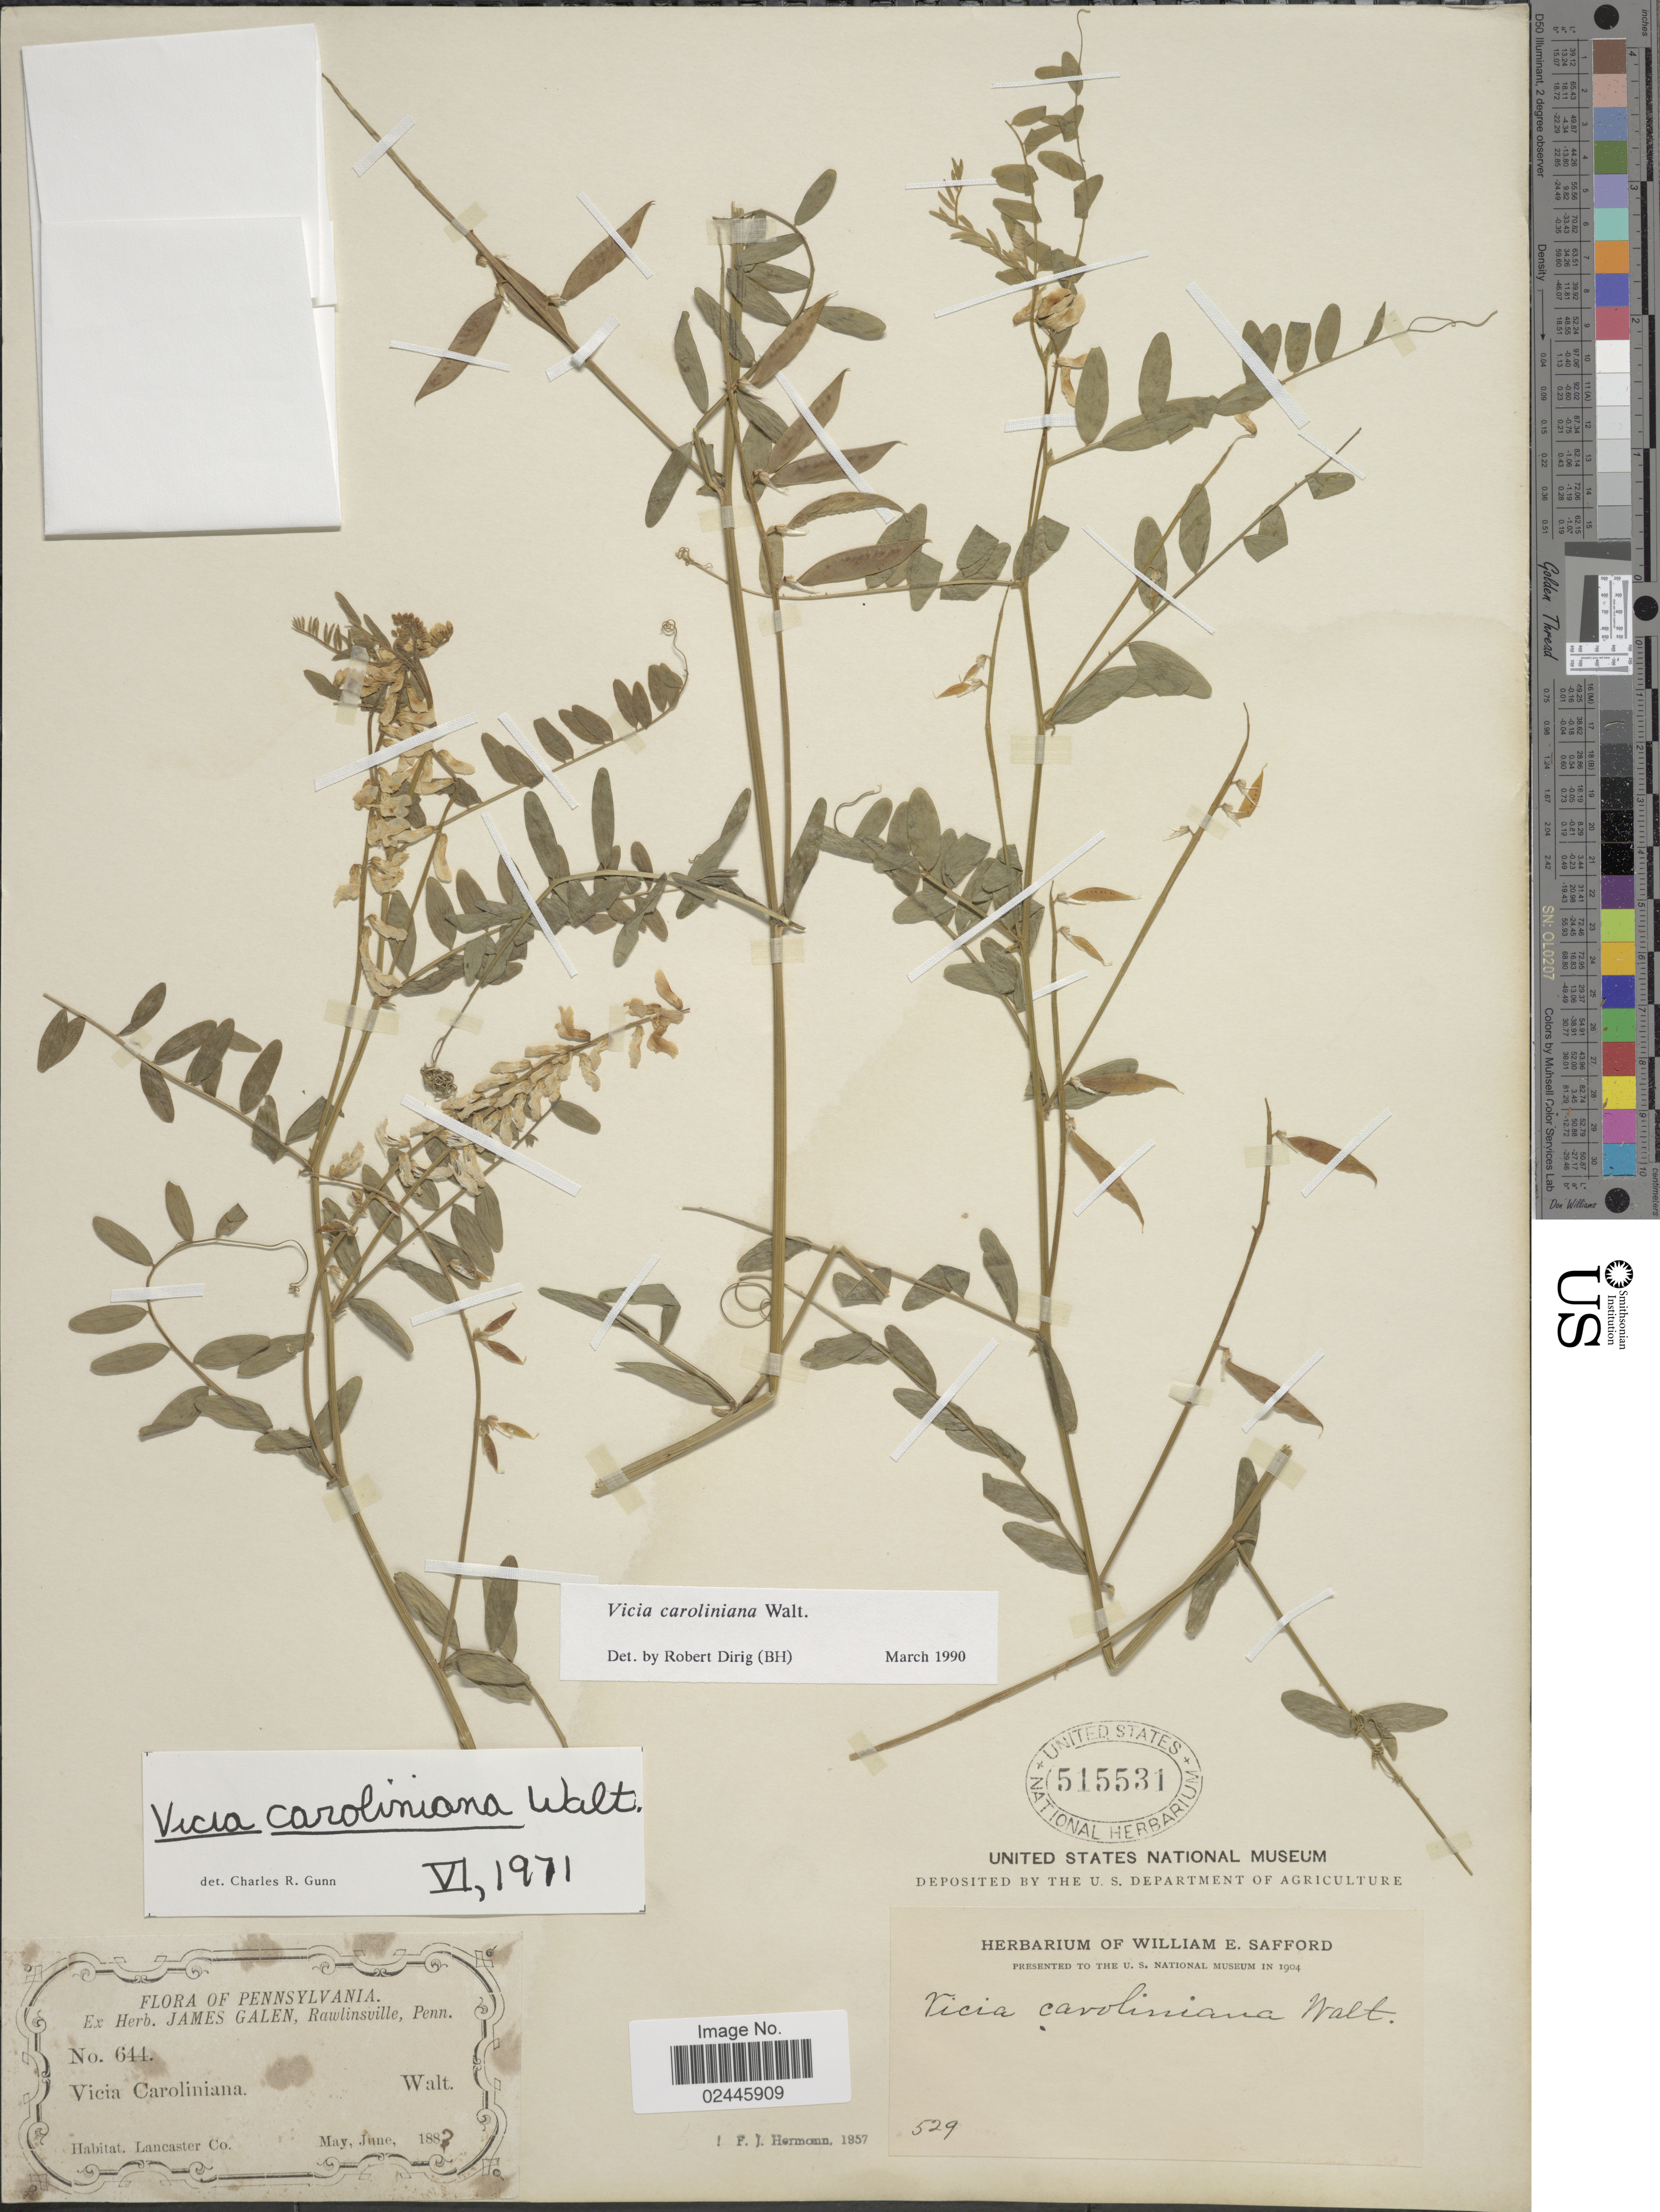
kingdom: Plantae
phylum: Tracheophyta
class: Magnoliopsida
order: Fabales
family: Fabaceae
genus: Vicia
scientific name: Vicia caroliniana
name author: Walter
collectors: ex herb. W. E. Safford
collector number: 529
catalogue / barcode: US 515531-2